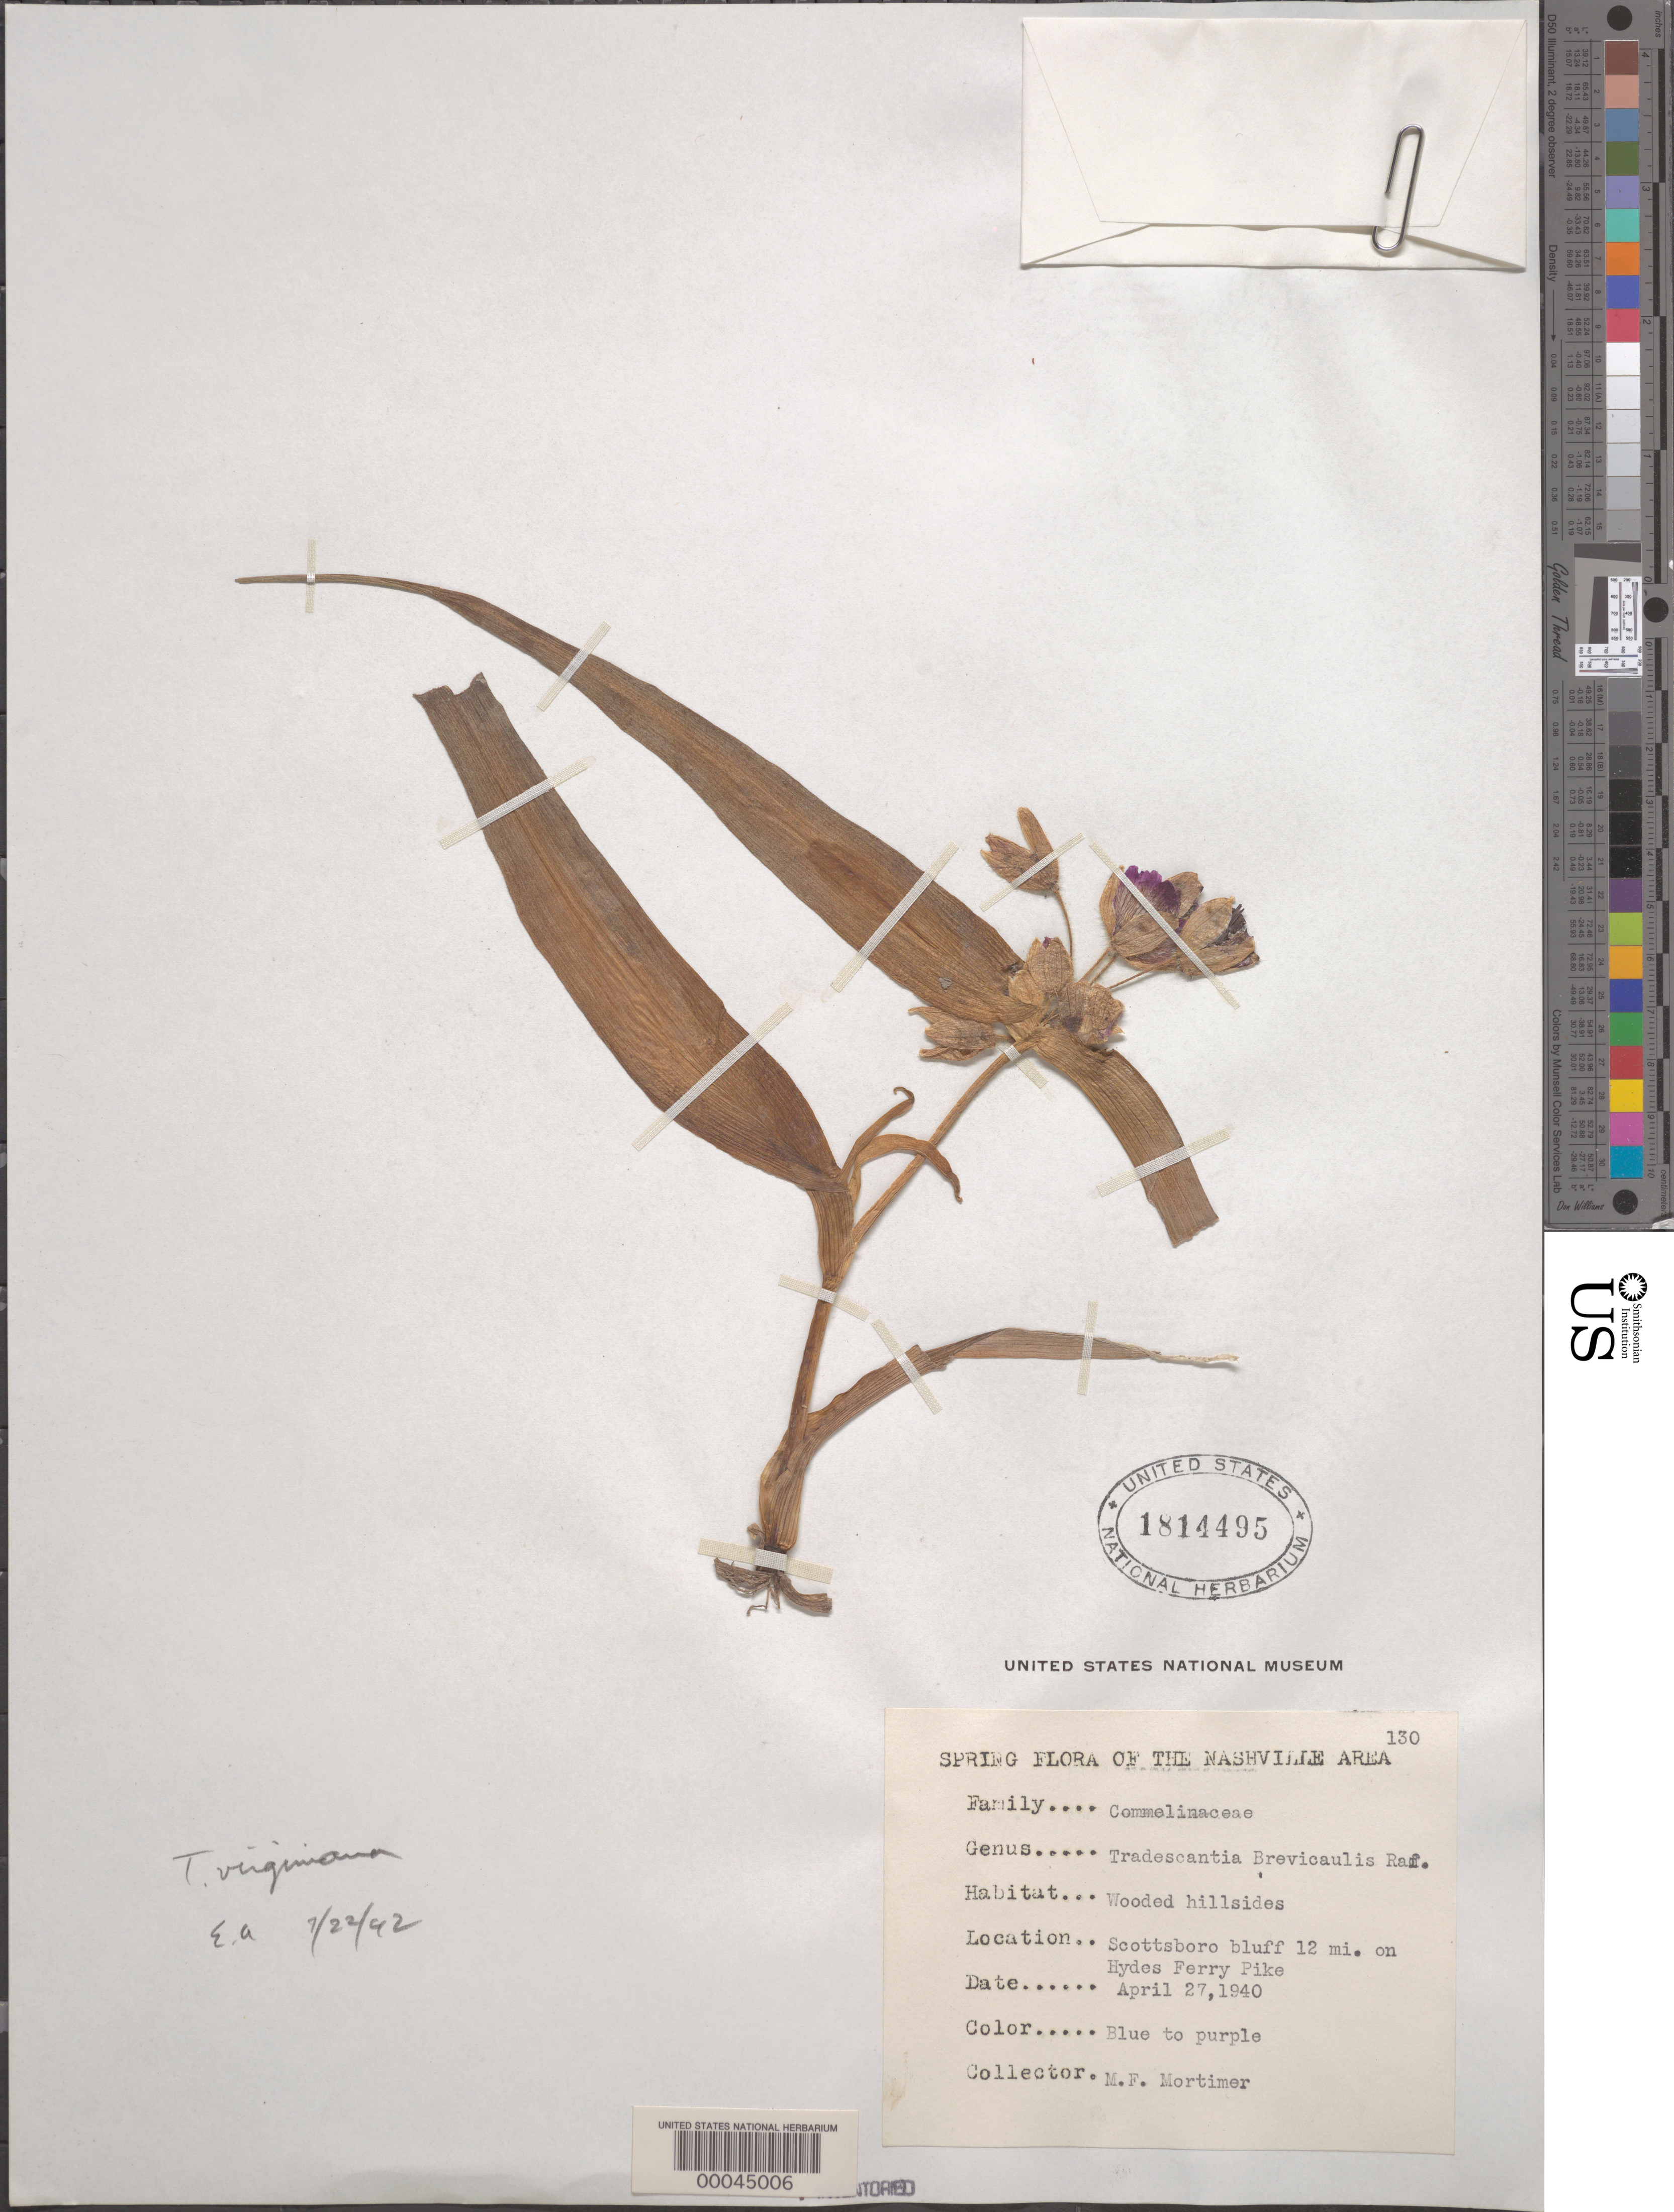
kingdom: Plantae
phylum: Tracheophyta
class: Liliopsida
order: Commelinales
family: Commelinaceae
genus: Tradescantia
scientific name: Tradescantia virginiana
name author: L.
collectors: M. Mortimer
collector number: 130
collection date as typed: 27 Apr 1940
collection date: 1940-04-27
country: United States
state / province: Tennessee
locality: Scottsboro, hydes ferry pike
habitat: Wooded hillsides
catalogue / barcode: US 1814495